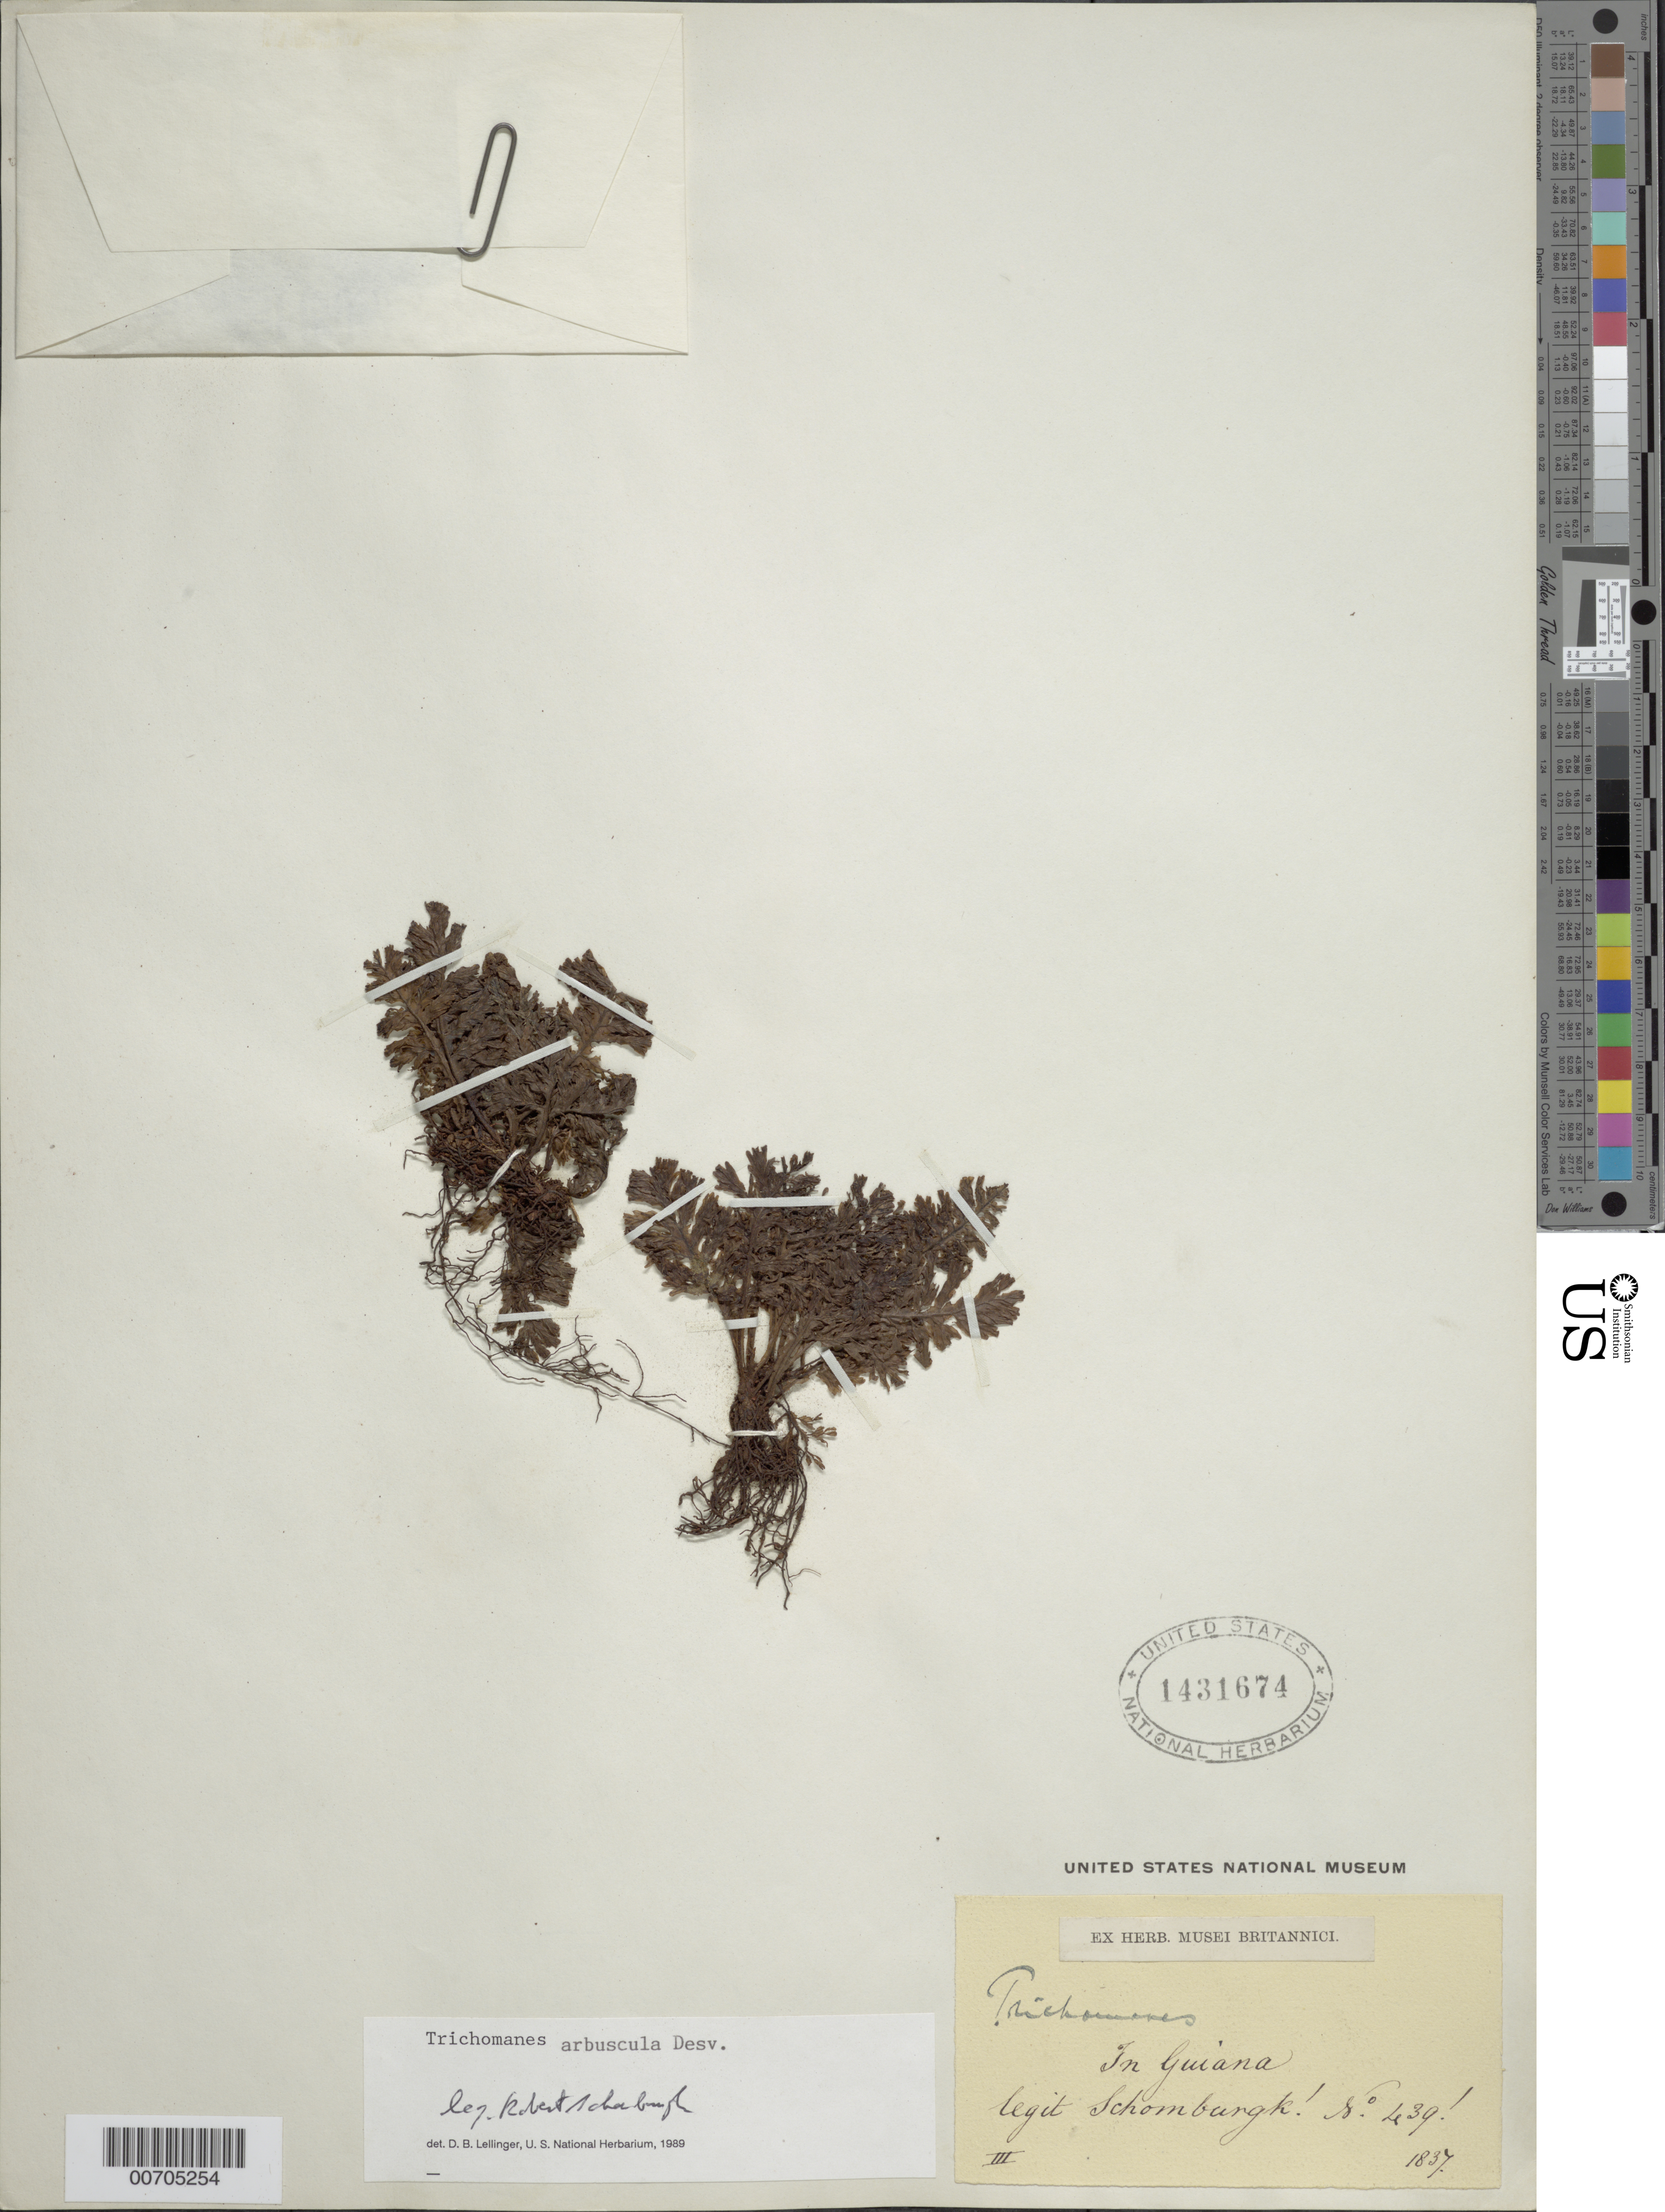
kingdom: Plantae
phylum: Tracheophyta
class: Polypodiopsida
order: Hymenophyllales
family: Hymenophyllaceae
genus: Trichomanes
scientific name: Trichomanes arbuscula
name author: Desv.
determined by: Lellinger, David B., (BOT), Smithsonian Institution - National Museum of Natural History (UNITED STATES)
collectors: R. H. Schomburgk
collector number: I 439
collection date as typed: March 1837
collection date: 1837-03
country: Guyana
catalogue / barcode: US 1431674